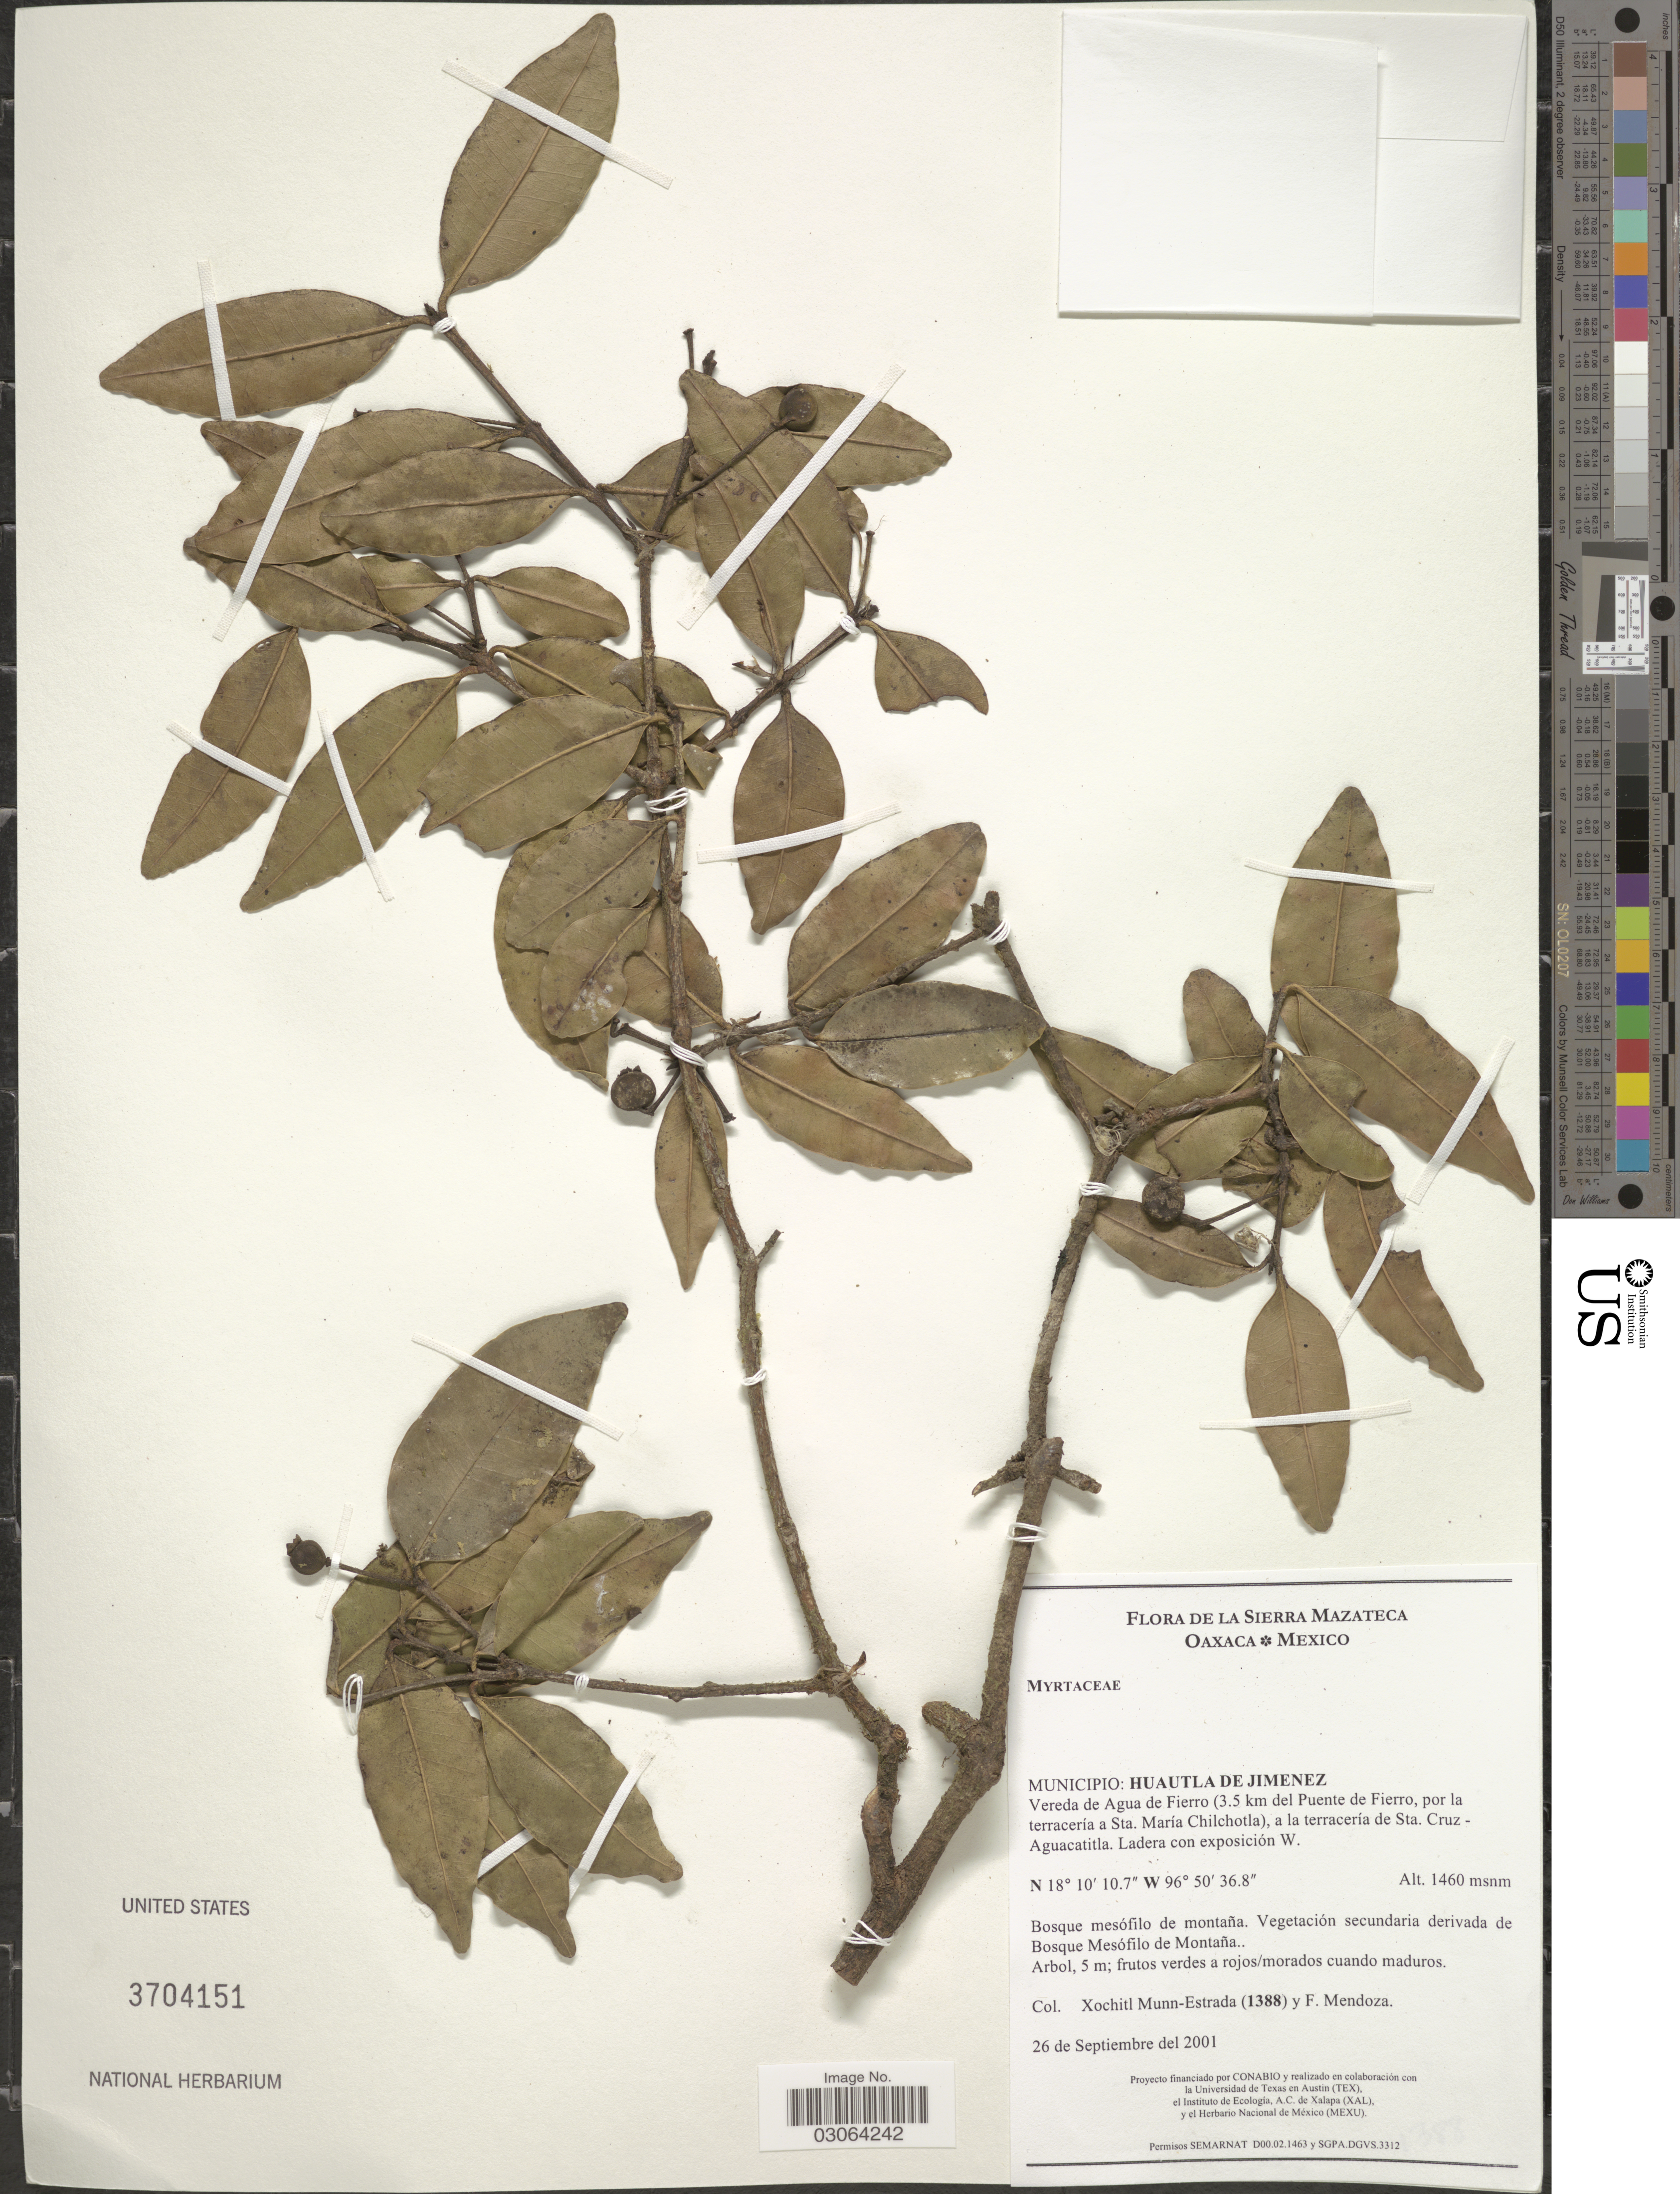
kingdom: Plantae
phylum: Tracheophyta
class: Magnoliopsida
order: Myrtales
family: Myrtaceae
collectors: X. Munn-Estrada & F. Mendoza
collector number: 1388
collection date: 2001-09-26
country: Mexico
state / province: Oaxaca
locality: De La Sierra Mazateca, Municipio: Huautla De Jimenez, Vereda de Agua de Fierro (3.5 km del Puente de Fierro, por la terracería a Sta. María Chilchotla), a la terraceria de Sta. Cruz Aguacatitla.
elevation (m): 1460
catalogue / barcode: US 3704151